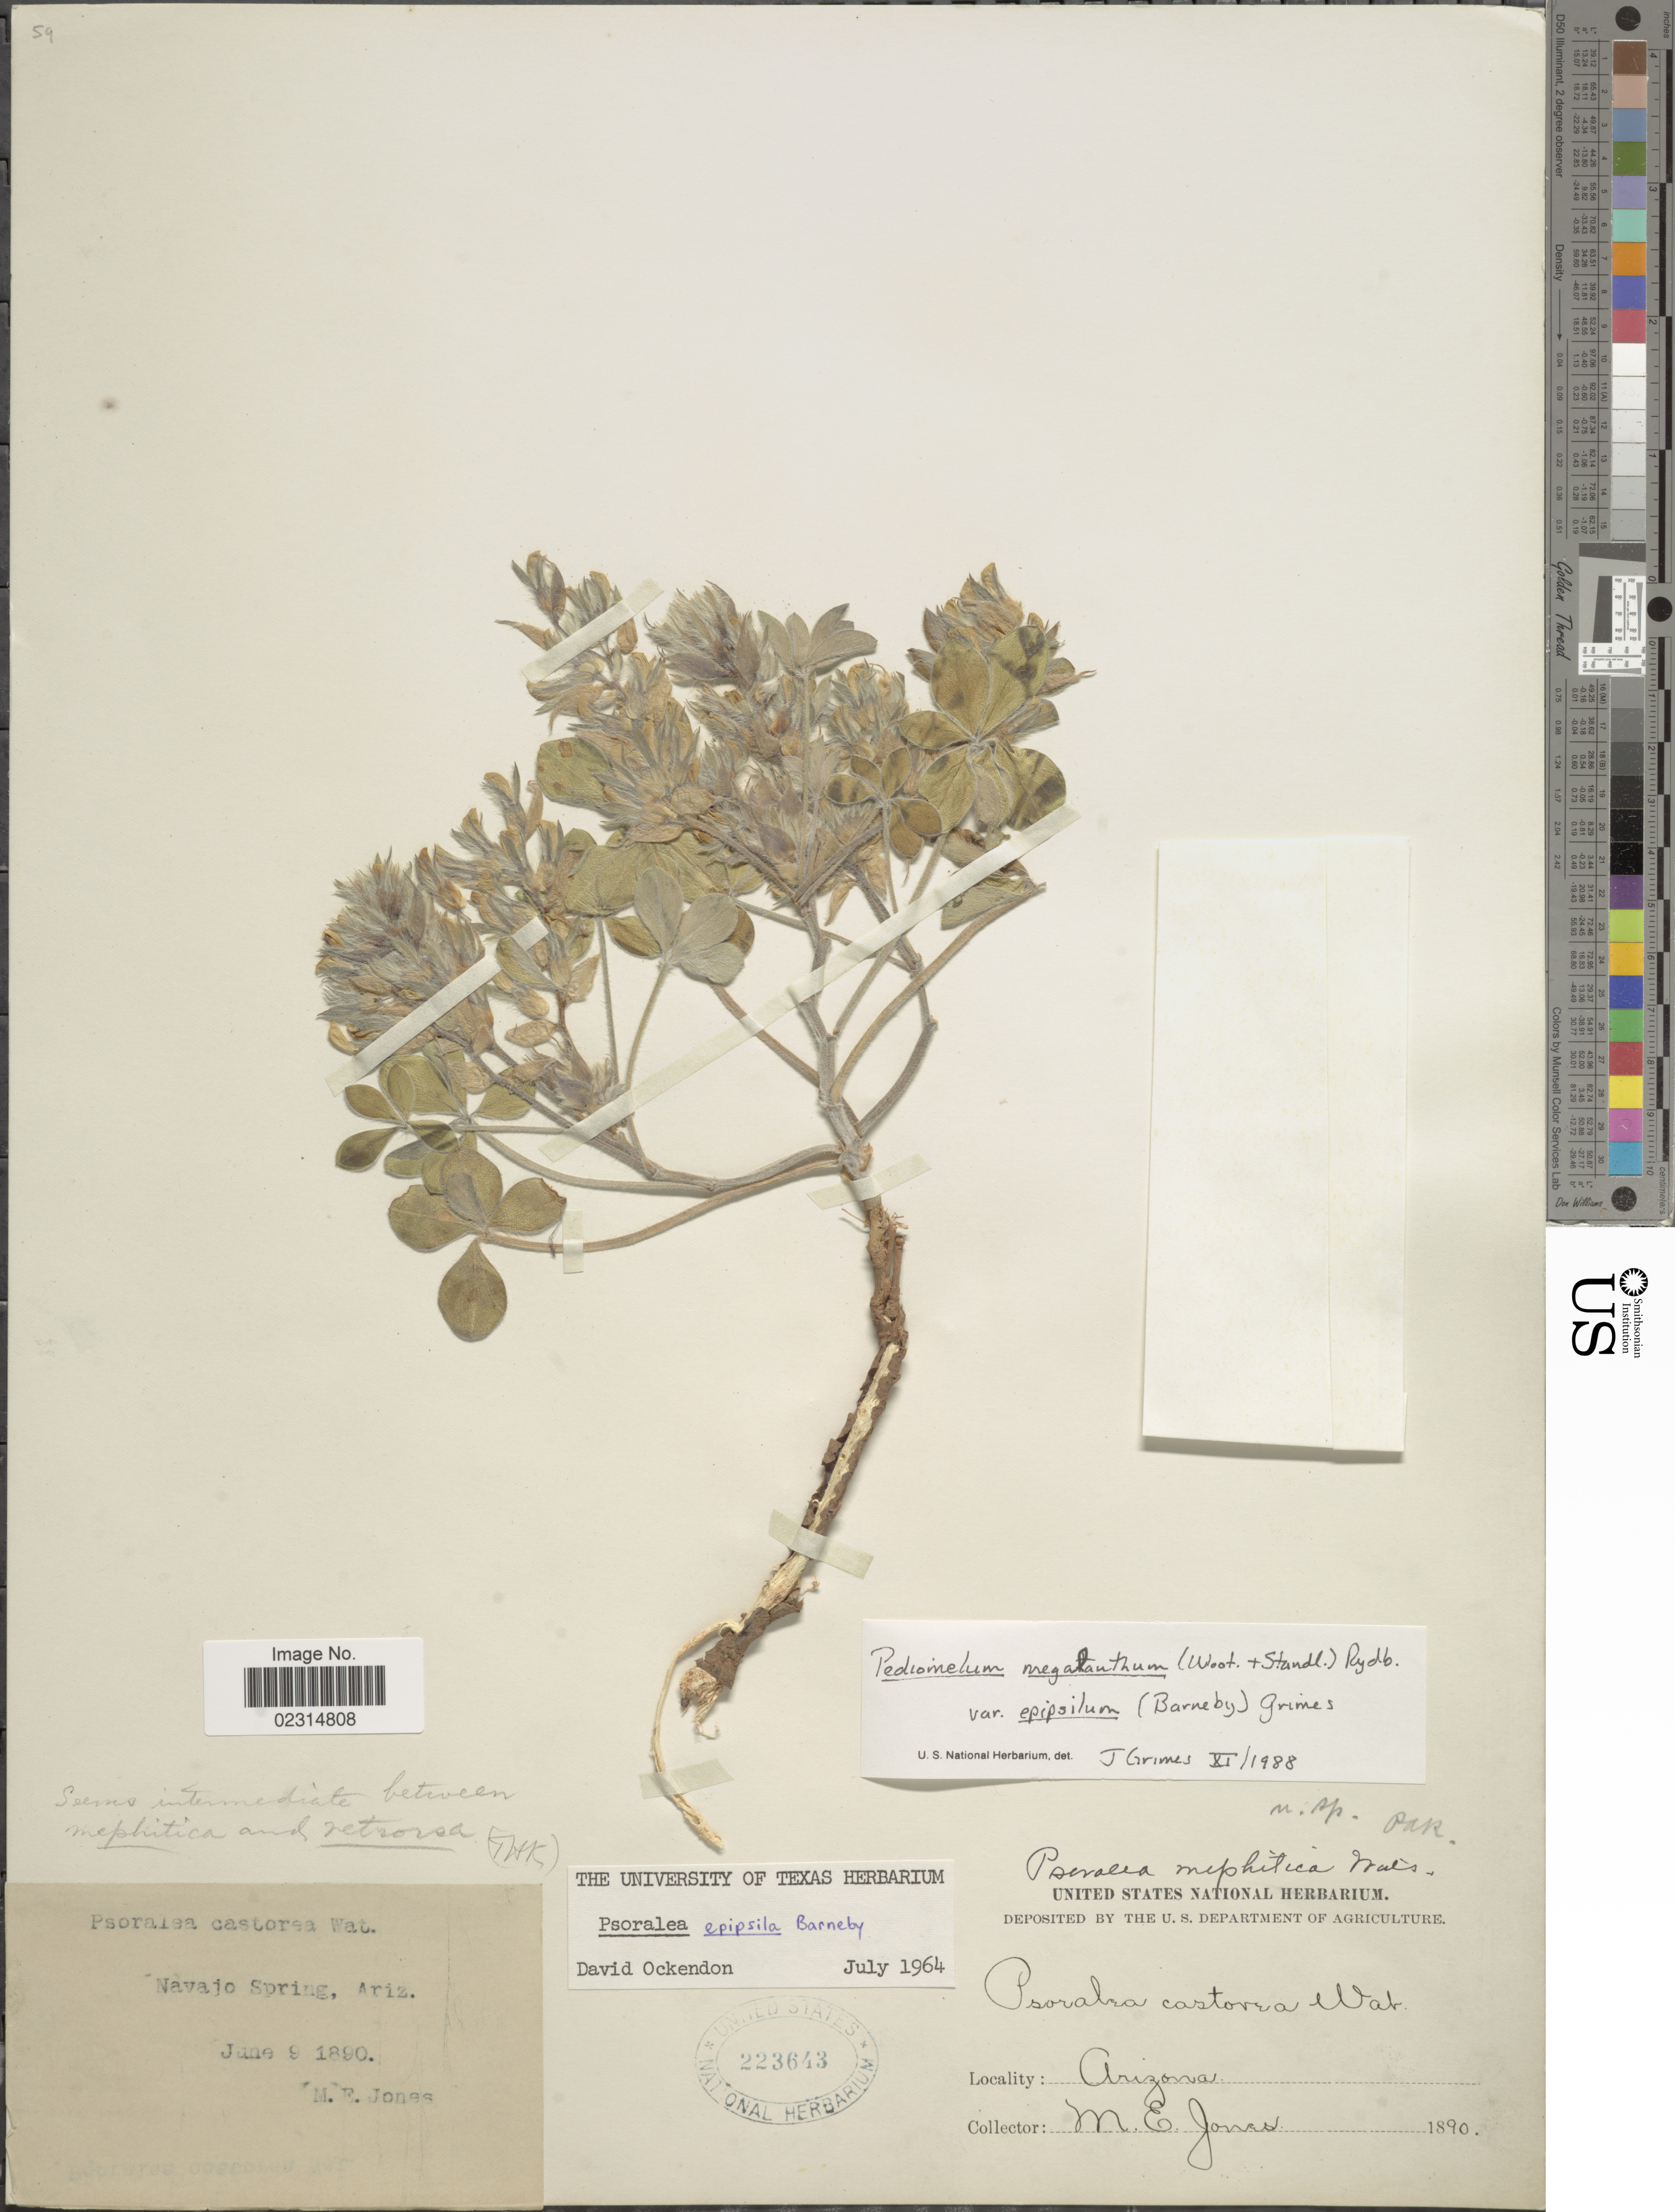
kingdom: Plantae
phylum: Tracheophyta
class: Magnoliopsida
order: Fabales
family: Fabaceae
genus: Pediomelum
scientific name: Pediomelum megalanthum var. epipsilum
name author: (Barneby) J.W. Grimes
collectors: M. E. Jones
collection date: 1890-06-09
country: United States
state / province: Arizona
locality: Navajo Spring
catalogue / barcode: US 223643